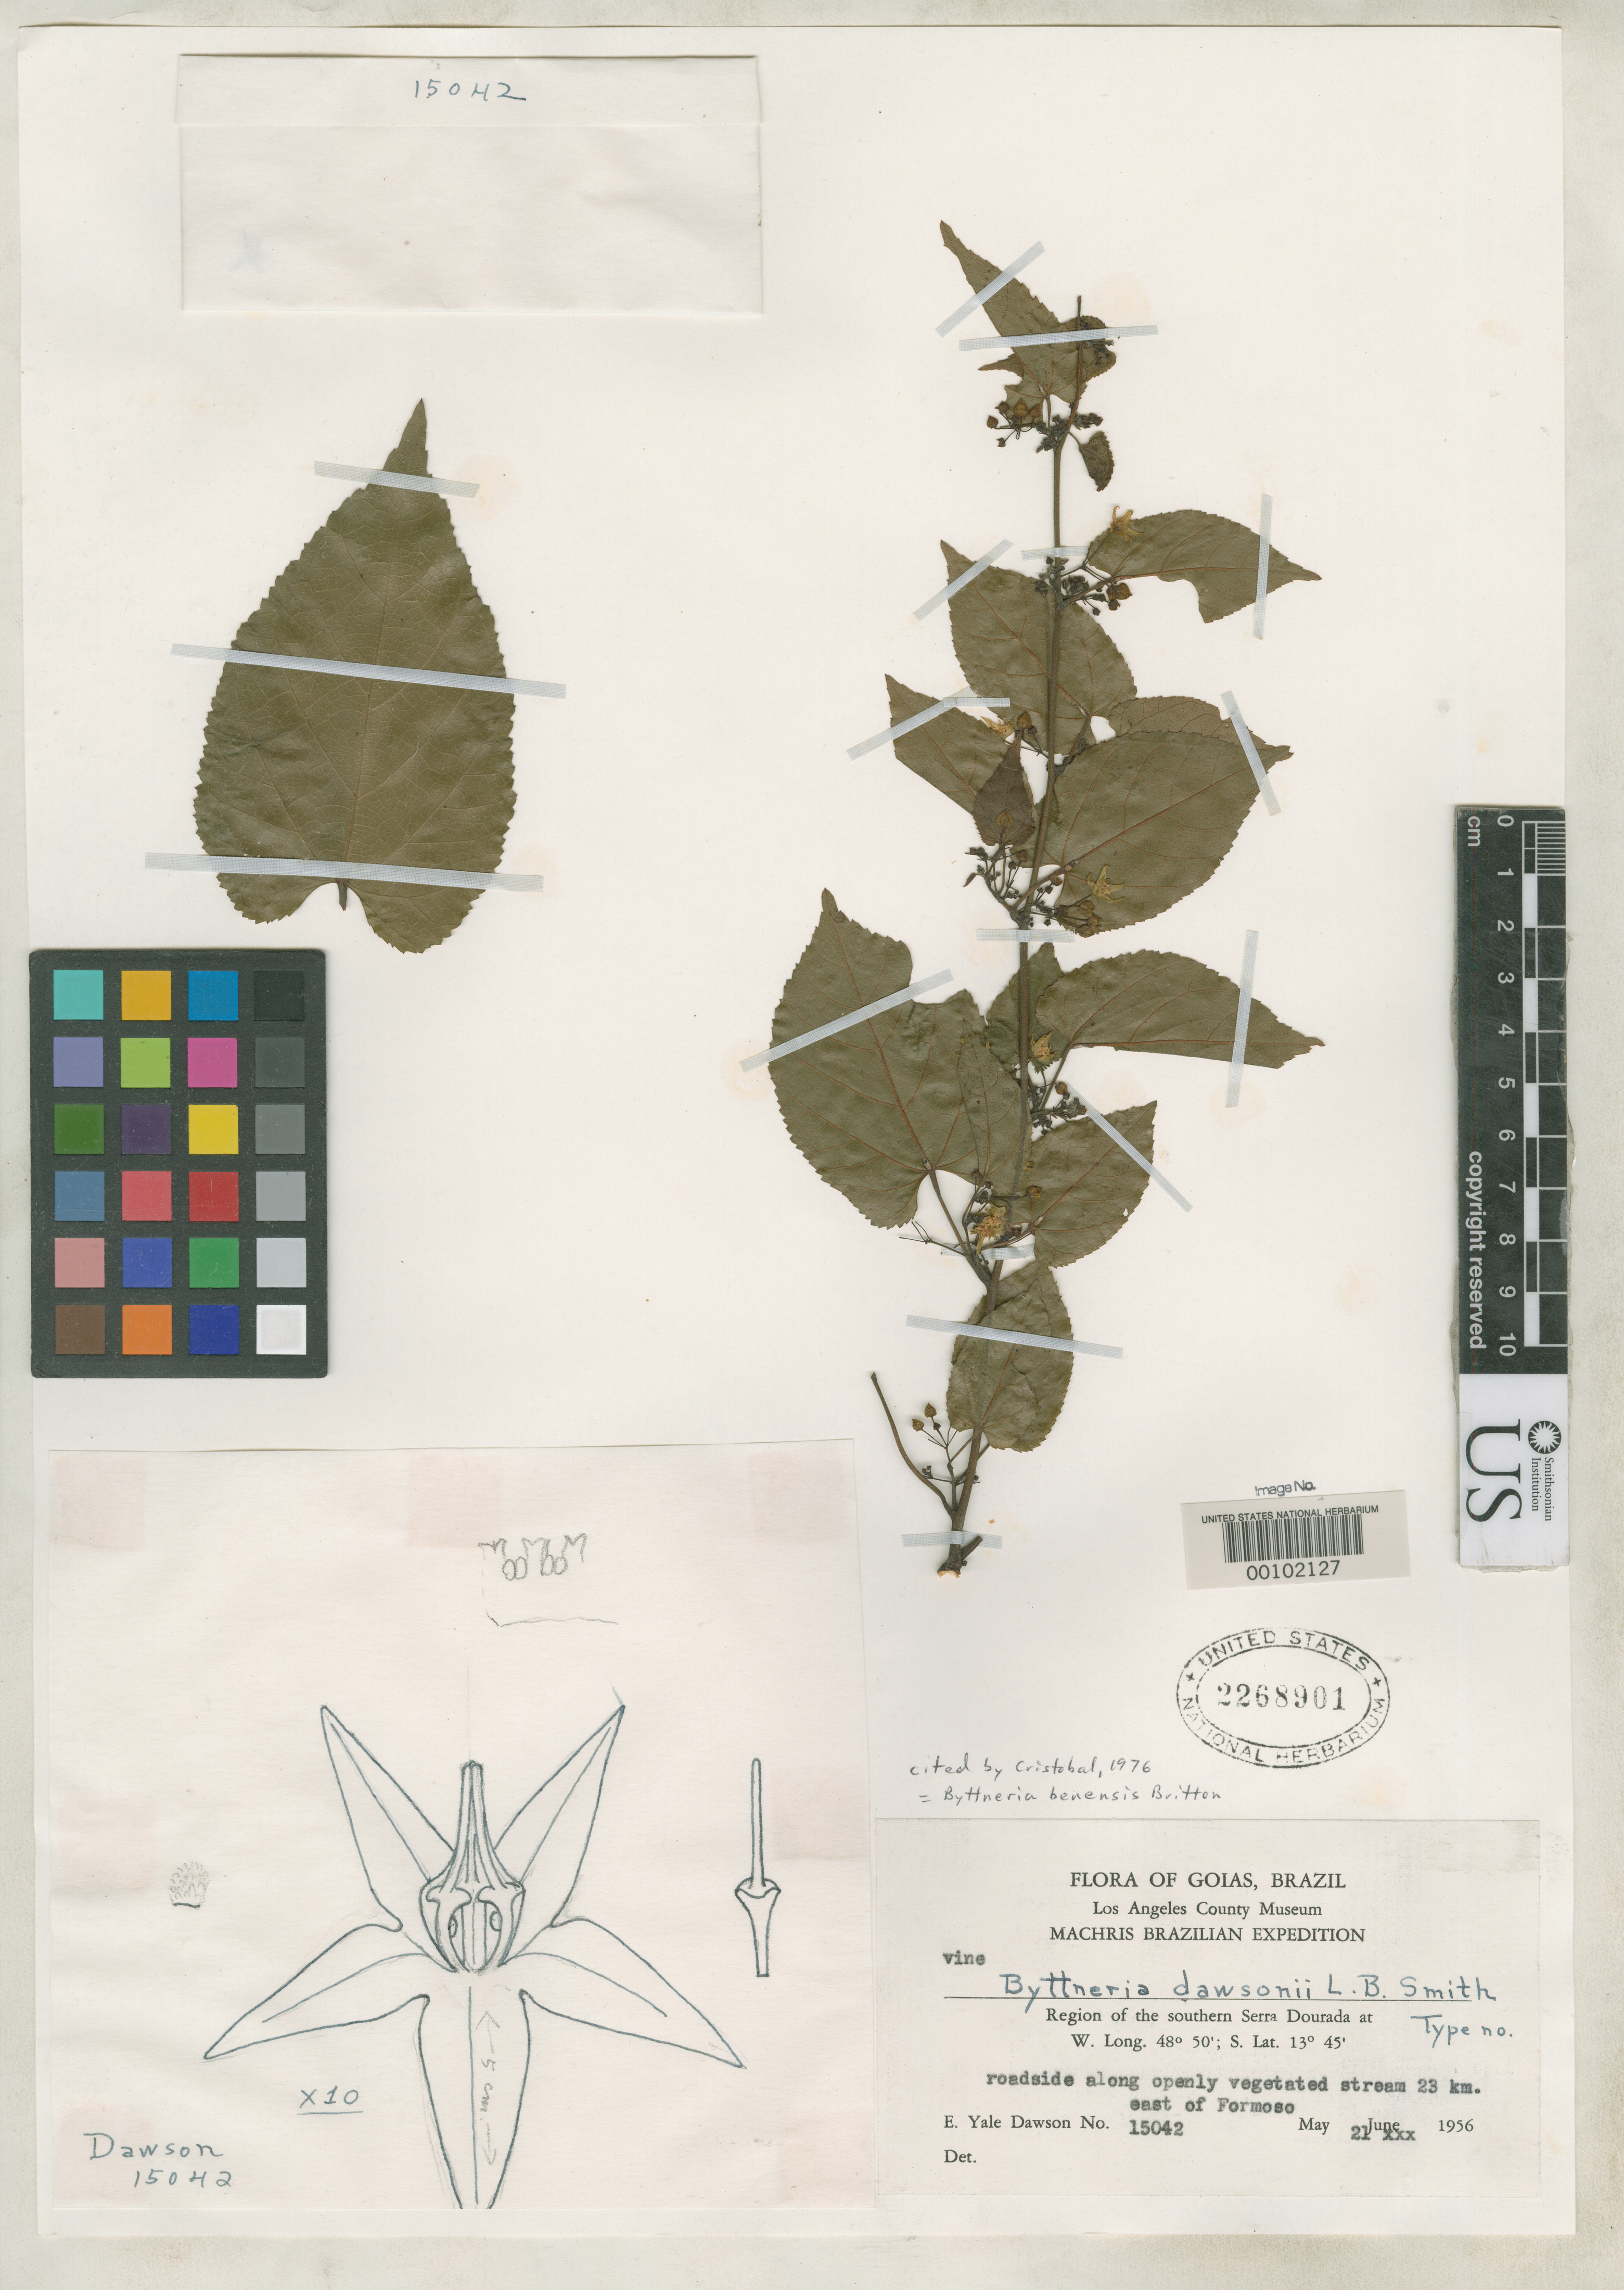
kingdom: Plantae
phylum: Tracheophyta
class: Magnoliopsida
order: Malvales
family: Malvaceae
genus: Byttneria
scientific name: Byttneria dawsonii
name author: L.B. Sm.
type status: Type Fragment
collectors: E. Y. Dawson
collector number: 15042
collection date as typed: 21 May 1956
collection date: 1956-05-21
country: Brazil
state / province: Goiás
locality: Formoso.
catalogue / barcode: US 2268901